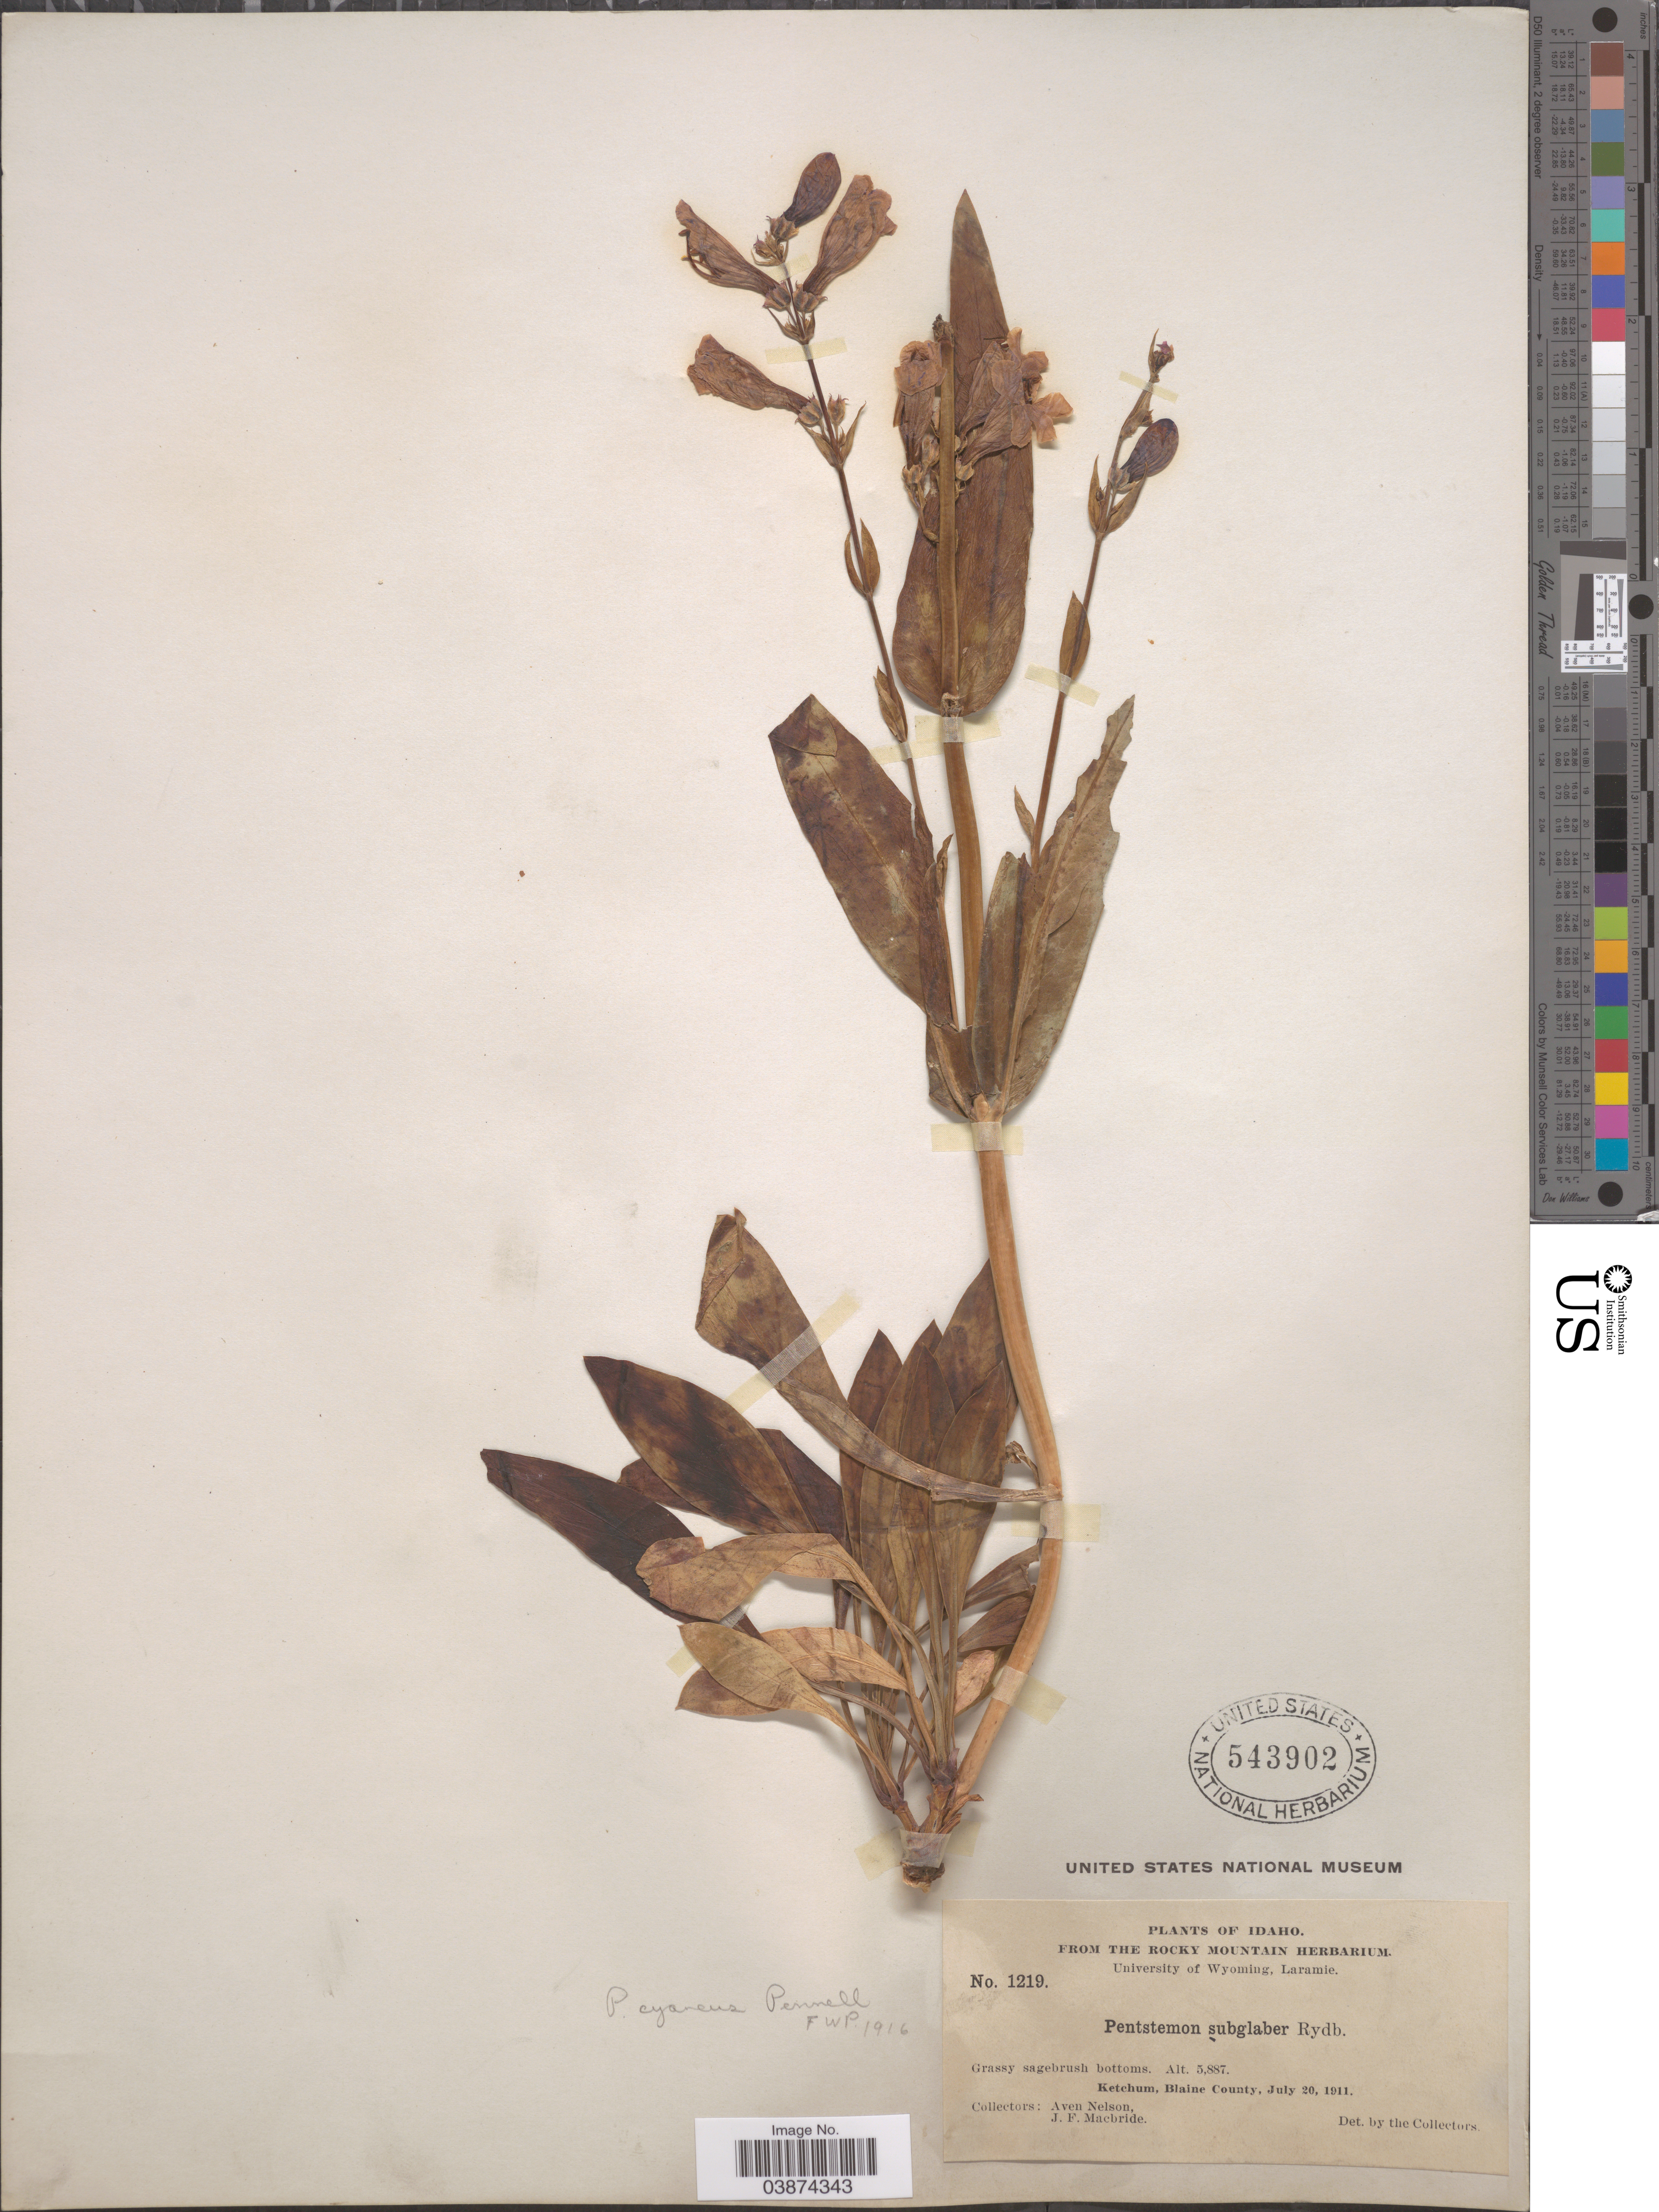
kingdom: Plantae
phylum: Tracheophyta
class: Magnoliopsida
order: Lamiales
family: Plantaginaceae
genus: Penstemon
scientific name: Penstemon cyaneus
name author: Pennell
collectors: A. Nelson & J. F. Macbride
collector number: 1219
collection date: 1911-07-20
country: United States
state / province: Idaho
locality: Ketchum, Blaine County.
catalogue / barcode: US 543902